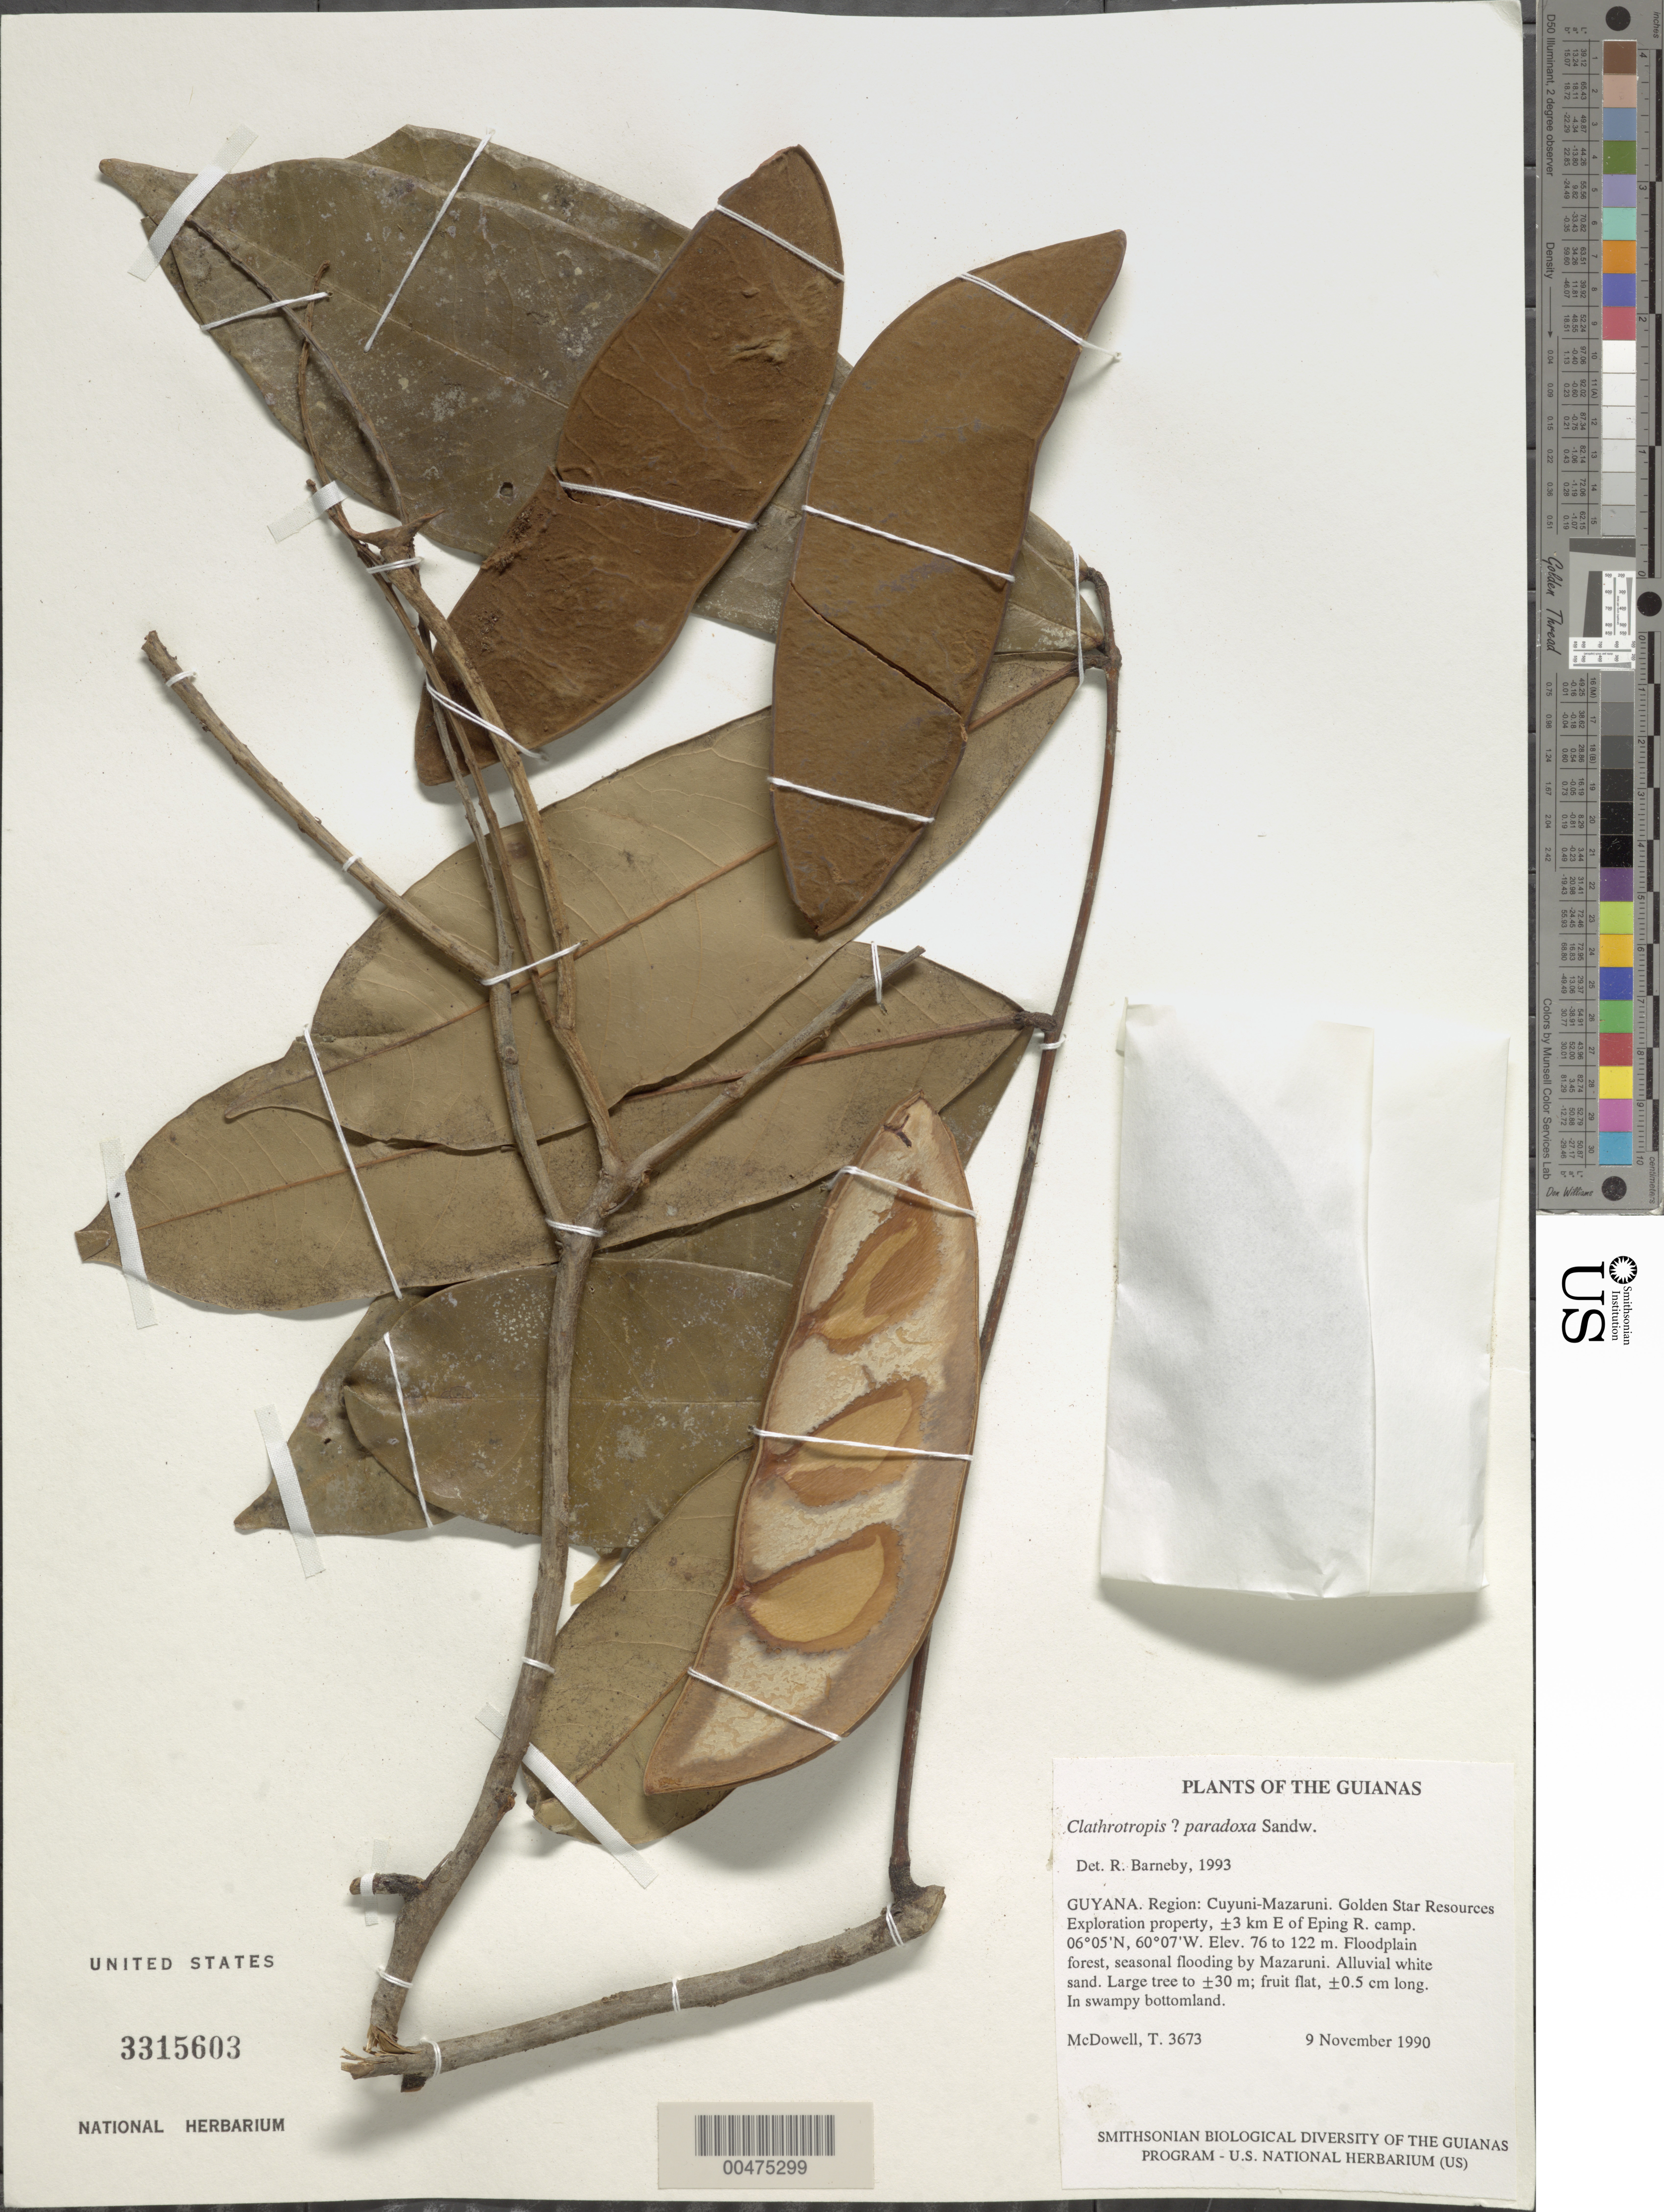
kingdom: Plantae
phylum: Tracheophyta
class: Magnoliopsida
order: Fabales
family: Fabaceae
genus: Clathrotropis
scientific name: Clathrotropis paradoxa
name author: Sandwith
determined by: Barneby, Rupert C., (NY)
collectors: T. McDowell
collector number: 3673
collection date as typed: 9 November 1990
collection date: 1990-11-09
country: Guyana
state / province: Cuyuni-Mazaruni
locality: Golden Star Resources Exploration property, ±3 km E of Eping R. camp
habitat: Floodplain forest, seasonal flooding by Mazaruni River. Alluvial white sand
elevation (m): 76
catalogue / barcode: US 3315603